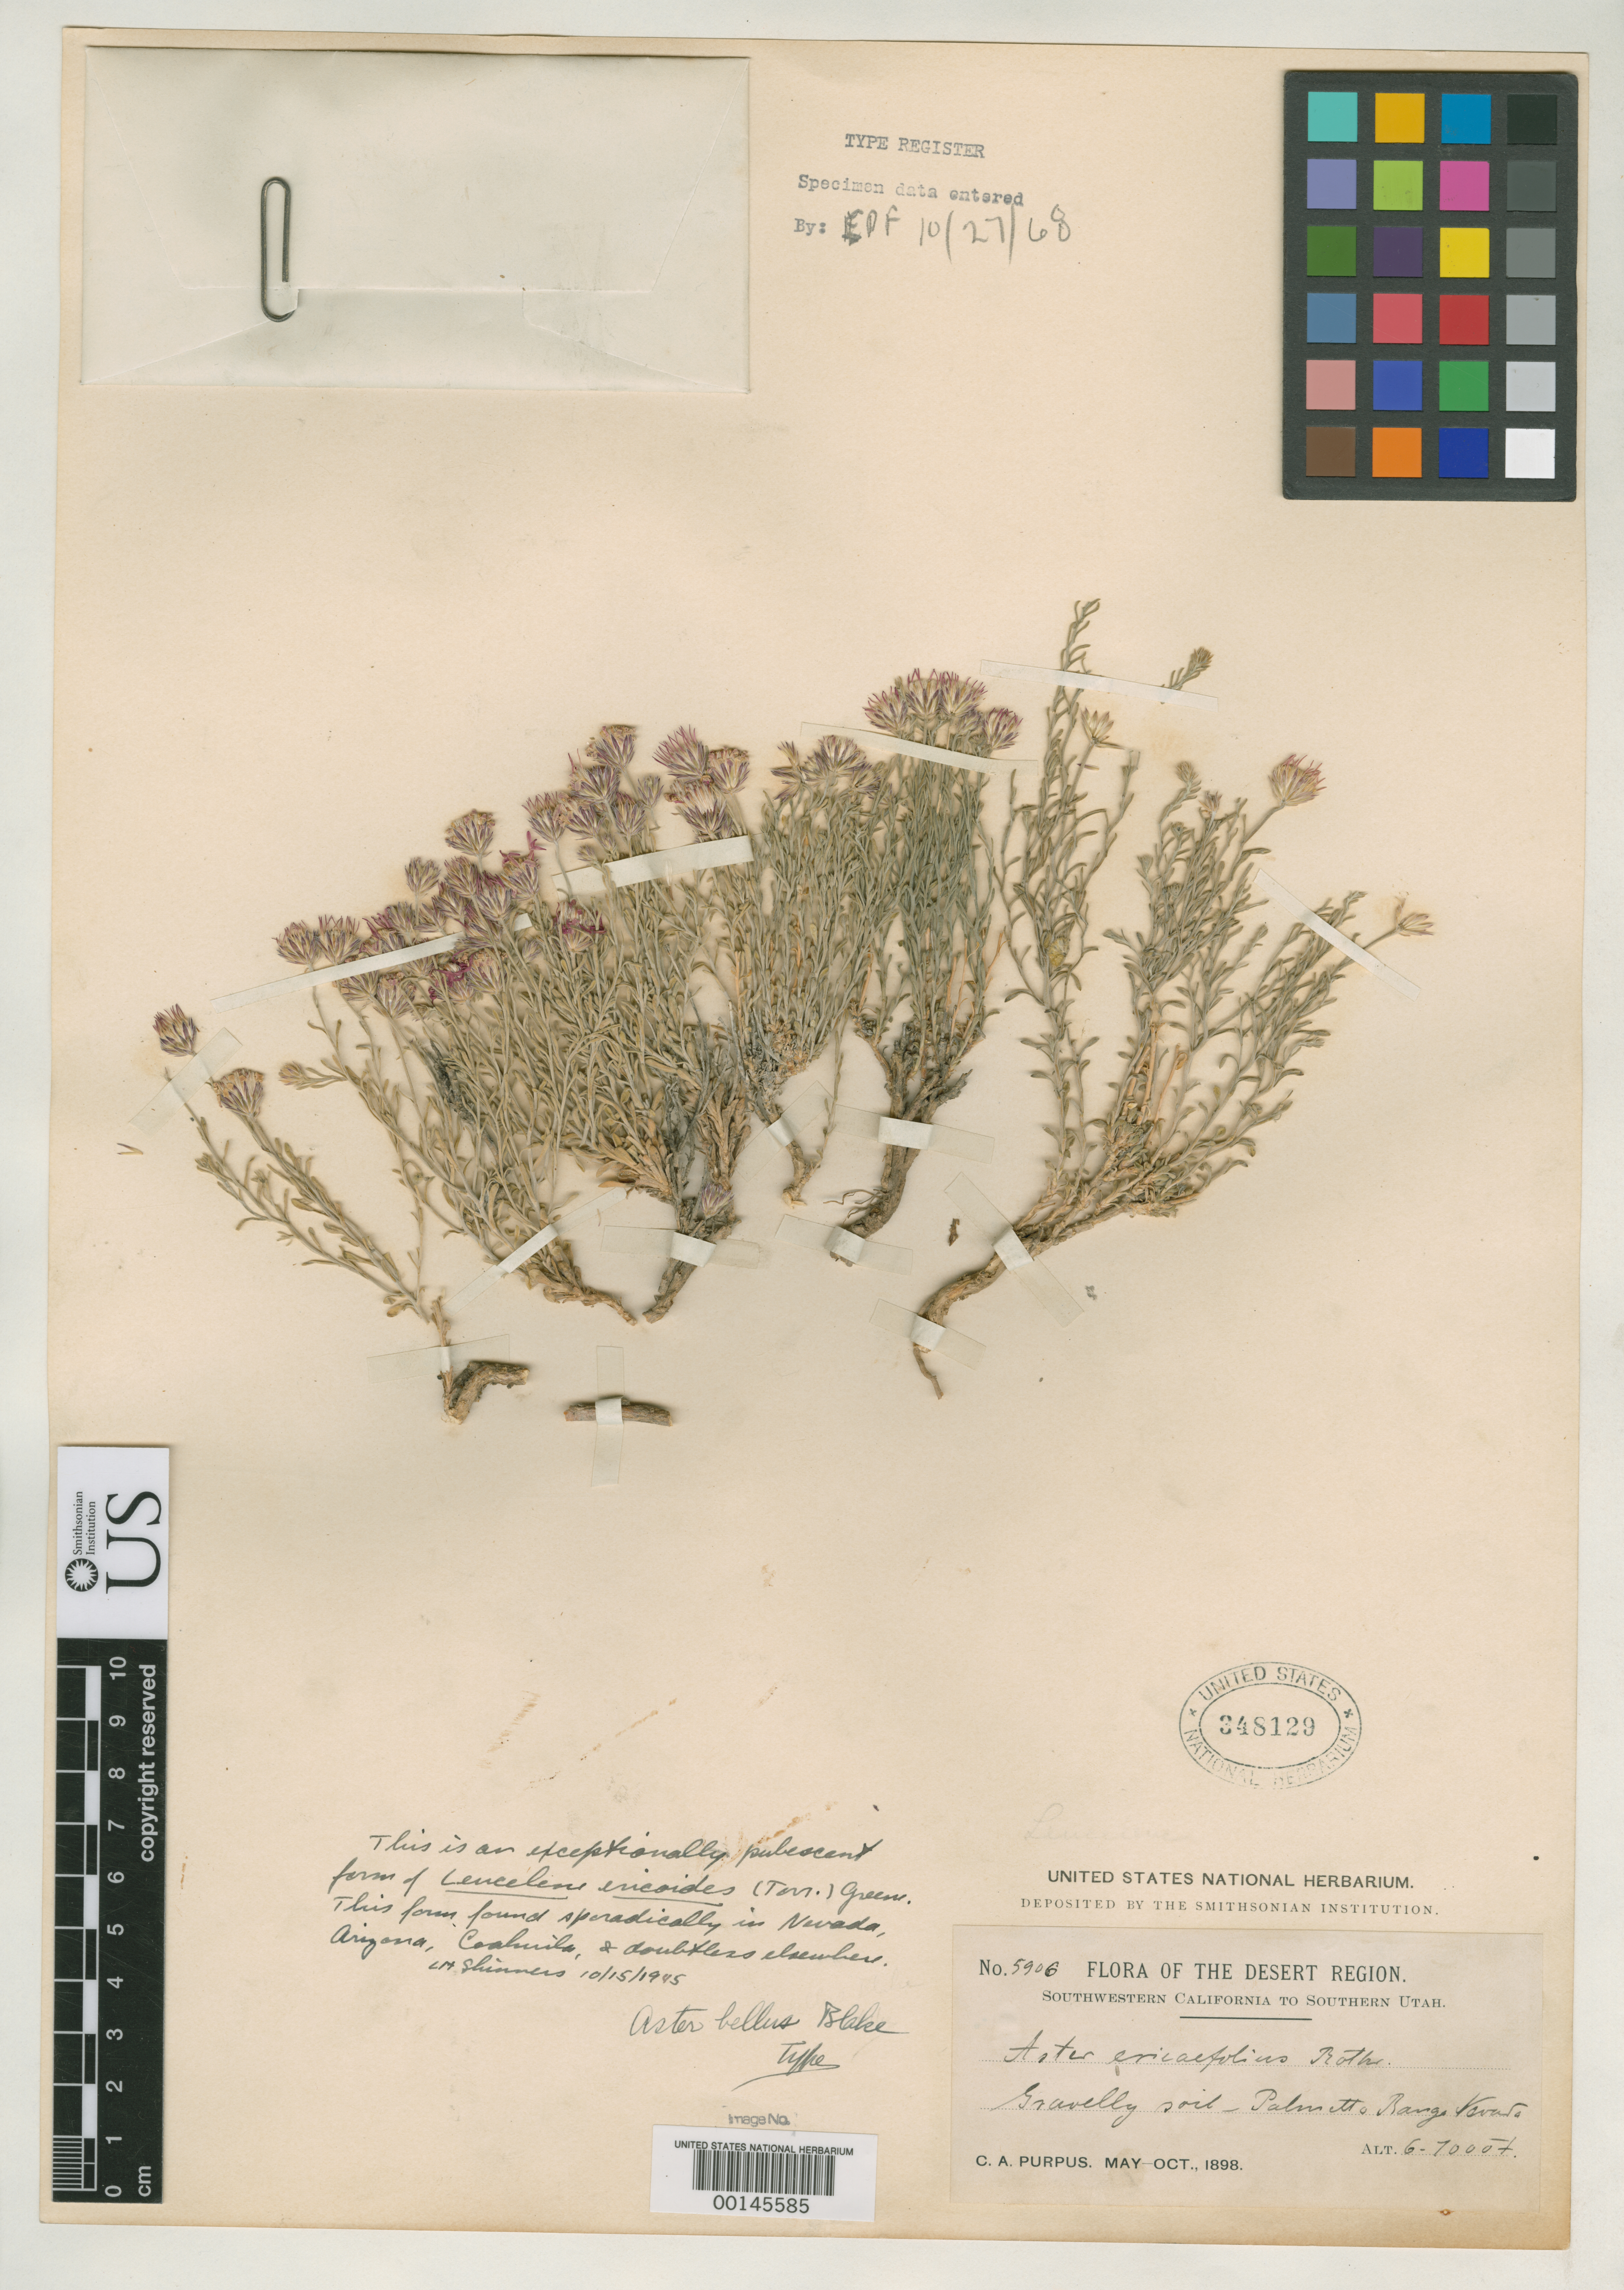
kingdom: Plantae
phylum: Tracheophyta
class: Magnoliopsida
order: Asterales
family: Asteraceae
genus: Aster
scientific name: Aster bellus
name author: S.F. Blake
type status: Holotype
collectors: C. A. Purpus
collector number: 5906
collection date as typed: May 1898 to -- Oct 1898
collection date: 1898-05/1898-10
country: United States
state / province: Nevada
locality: Palmetto Range.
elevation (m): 1830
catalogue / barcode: US 348129